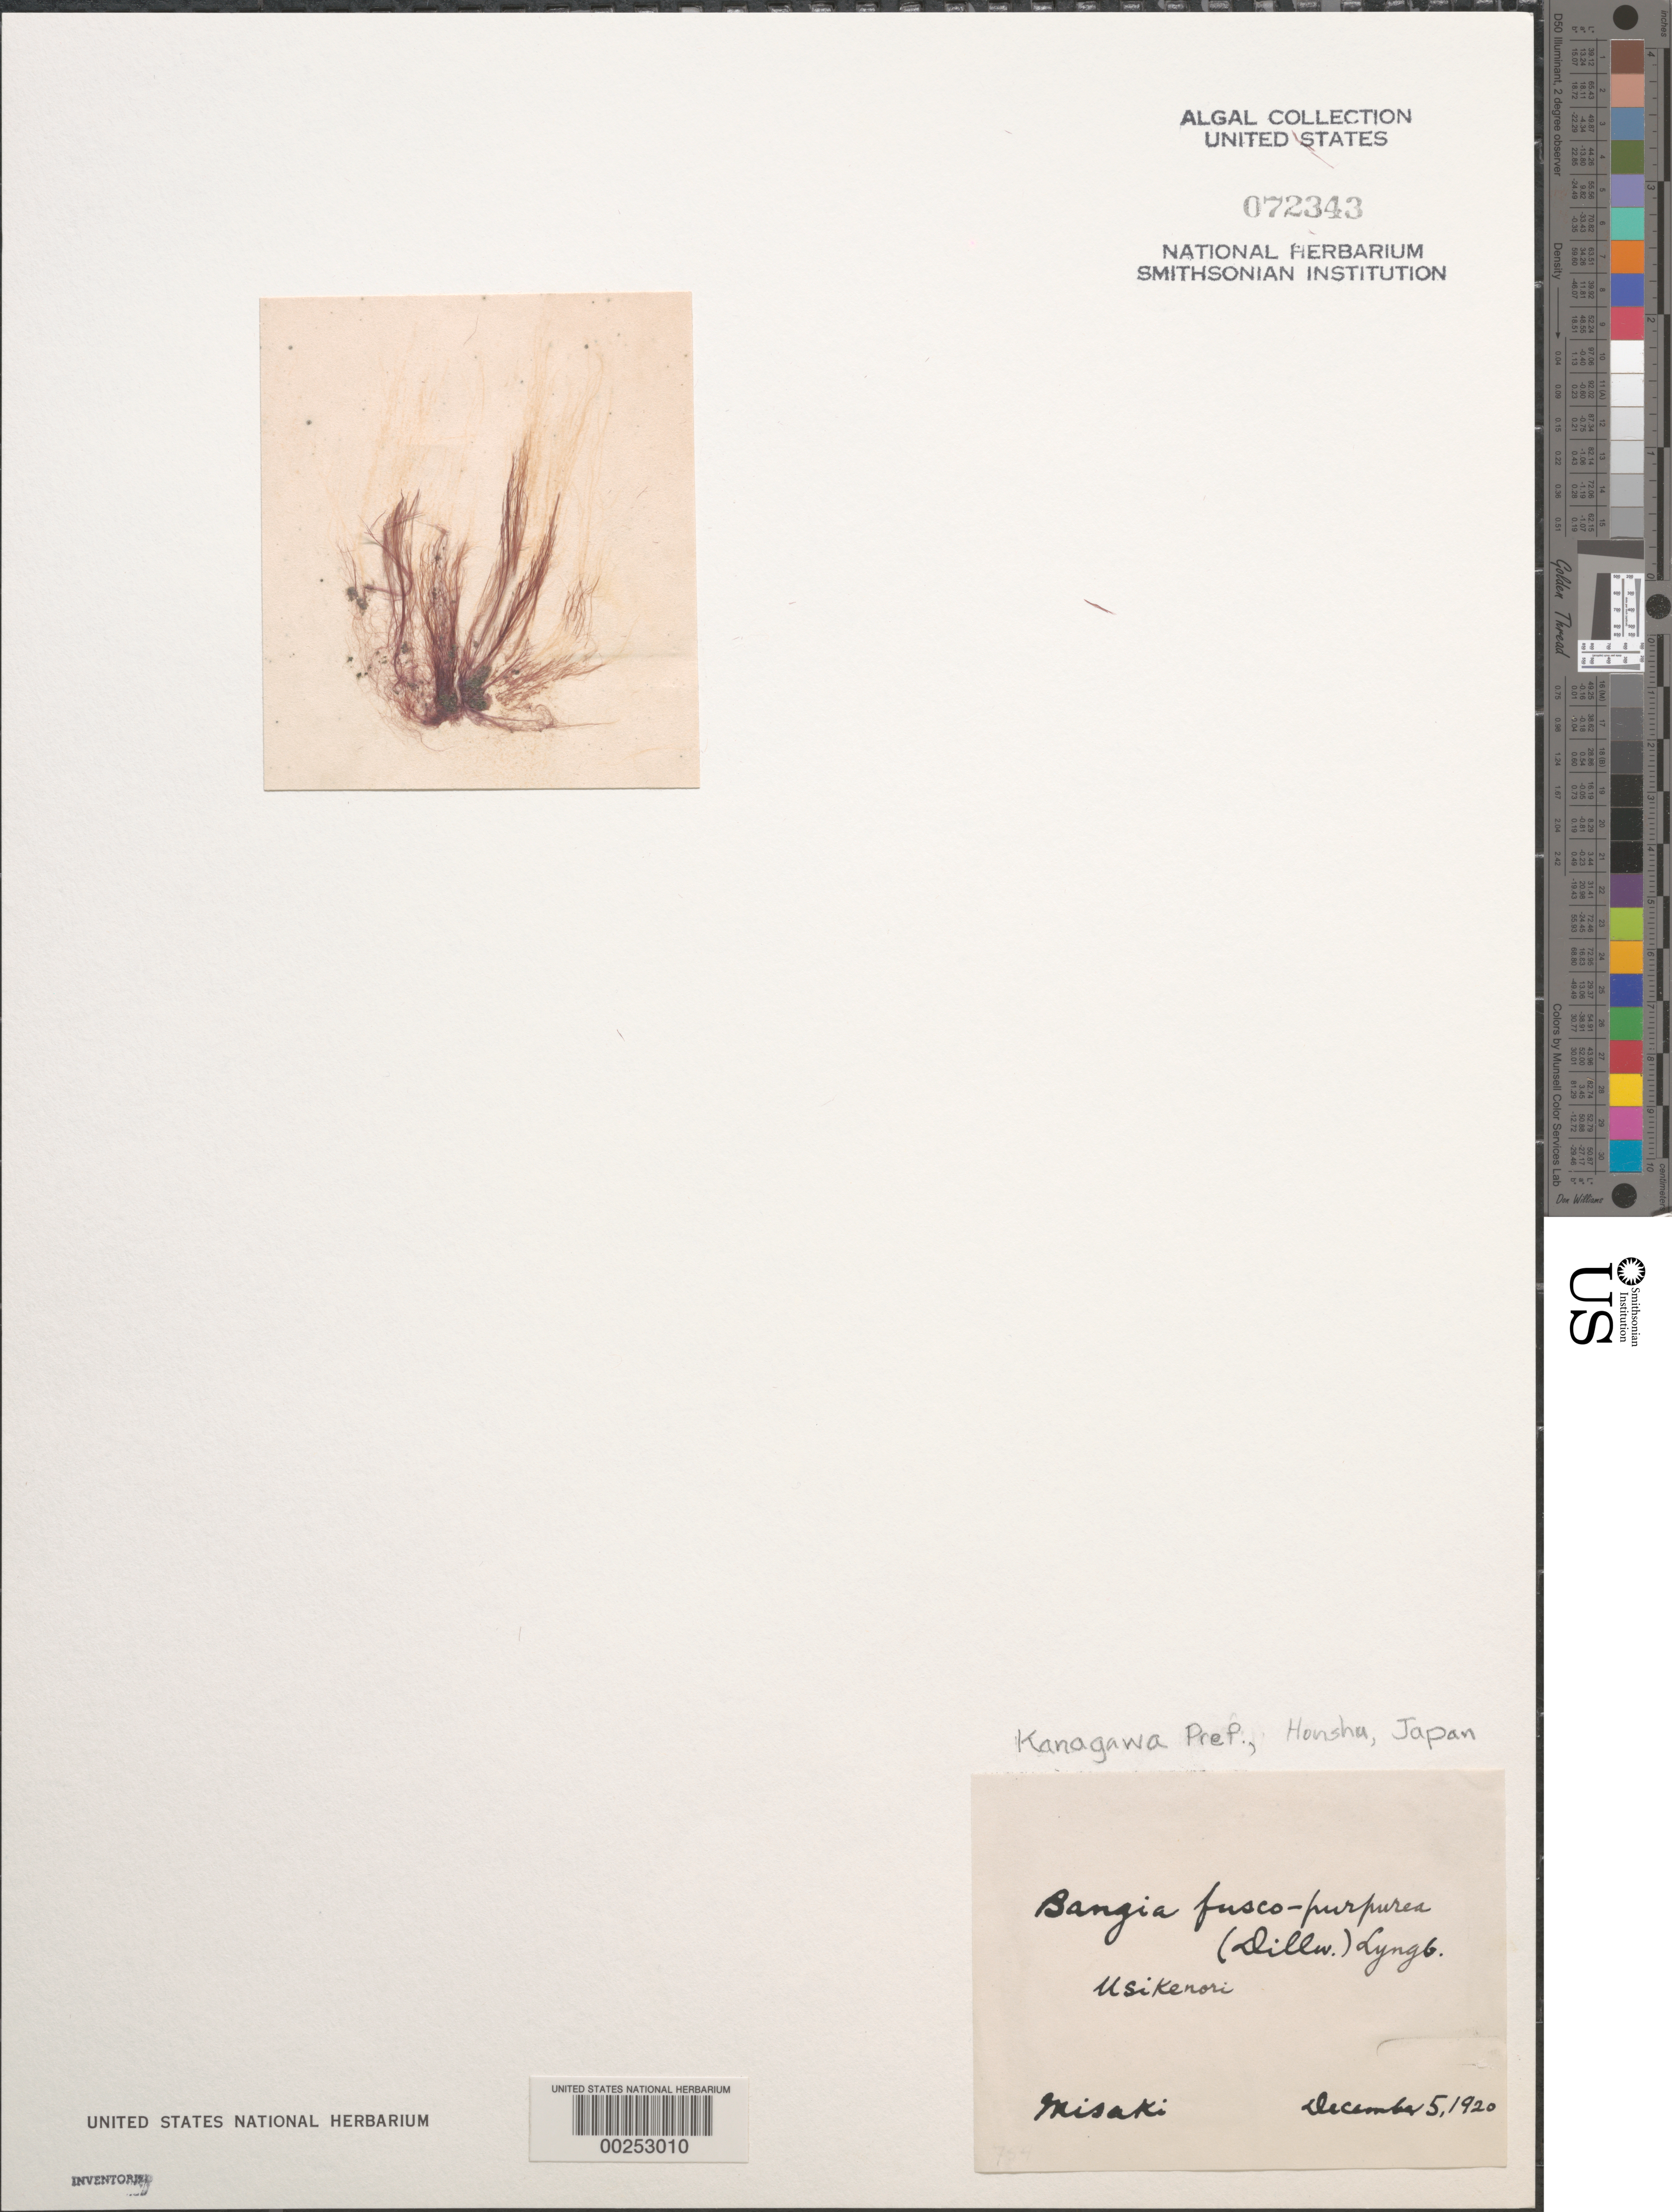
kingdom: Plantae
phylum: Rhodophyta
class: Bangiophyceae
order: Bangiales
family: Bangiaceae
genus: Bangia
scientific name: Bangia fuscopurpurea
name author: (Dillwyn) Lyngb.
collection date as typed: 05 Dec 1920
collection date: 1920-12-05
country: Japan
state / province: Kanagawa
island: Honshu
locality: Misaki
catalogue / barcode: US 72343